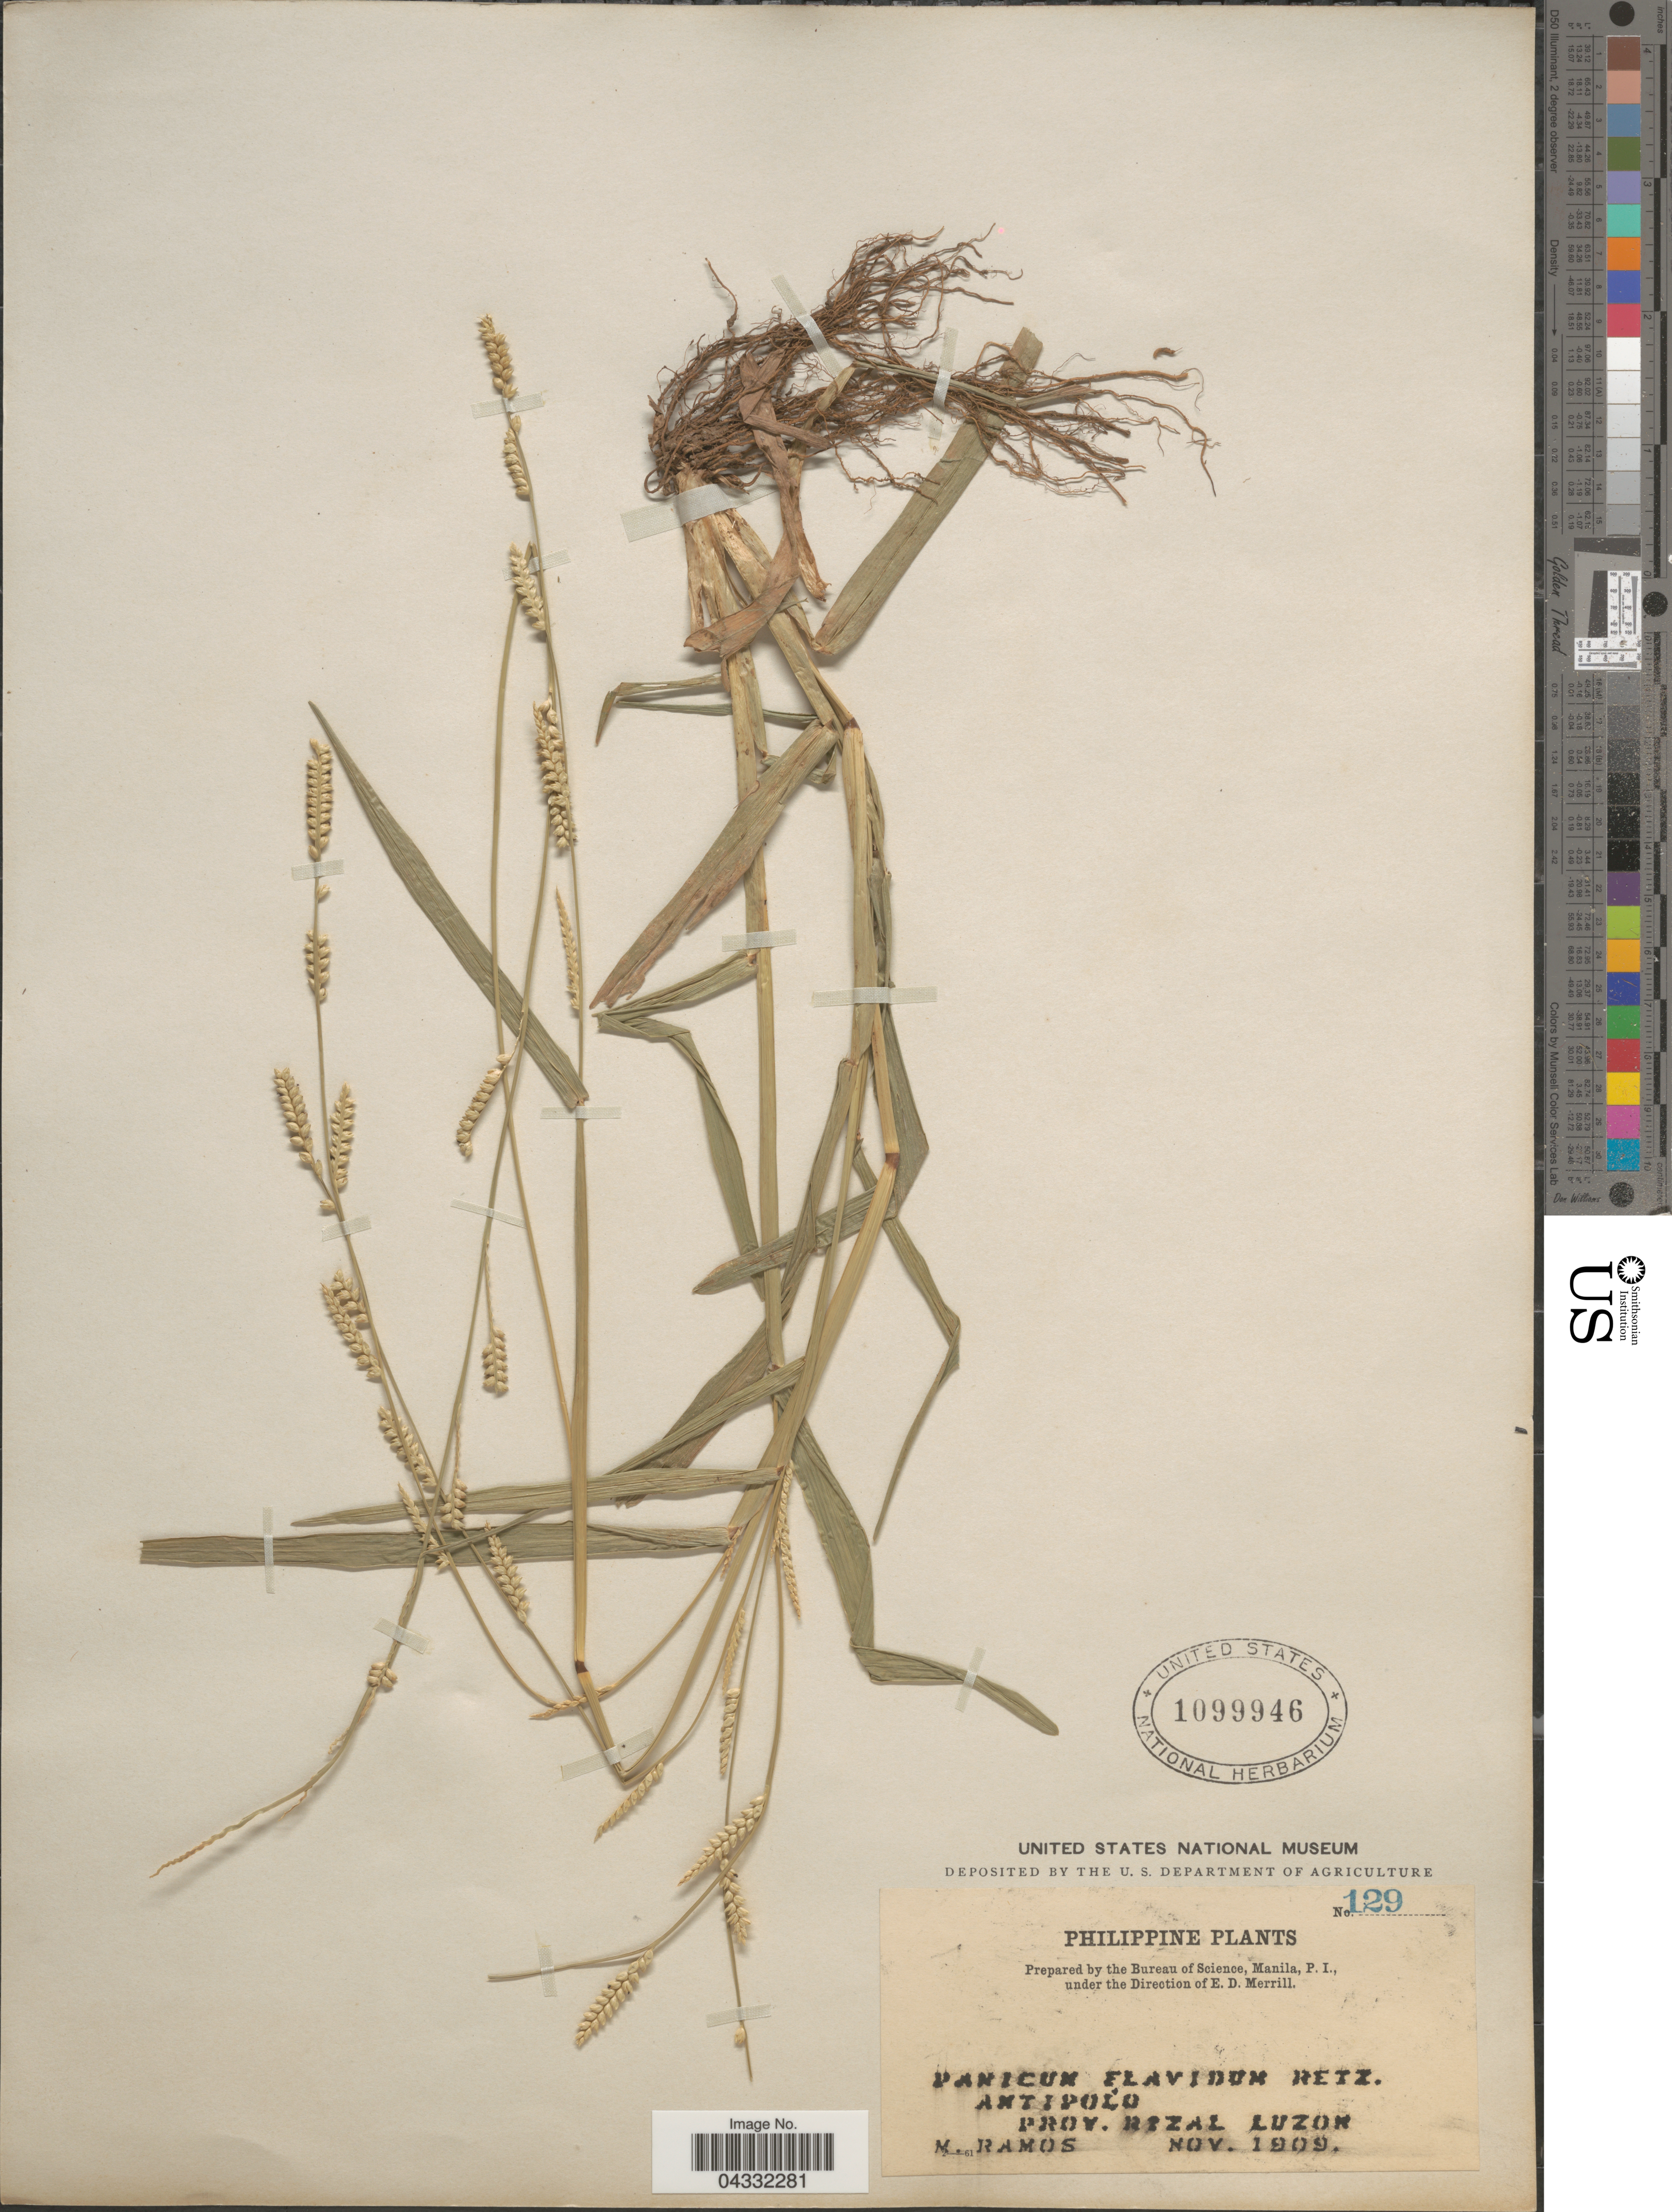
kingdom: Plantae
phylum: Tracheophyta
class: Liliopsida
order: Poales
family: Poaceae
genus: Setaria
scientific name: Setaria flavida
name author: (Retz.) Veldkamp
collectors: M. Ramos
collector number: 129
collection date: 1909-11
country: Philippines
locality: Antipolo. Prov. Rizal. Luzon.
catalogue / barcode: US 1099946